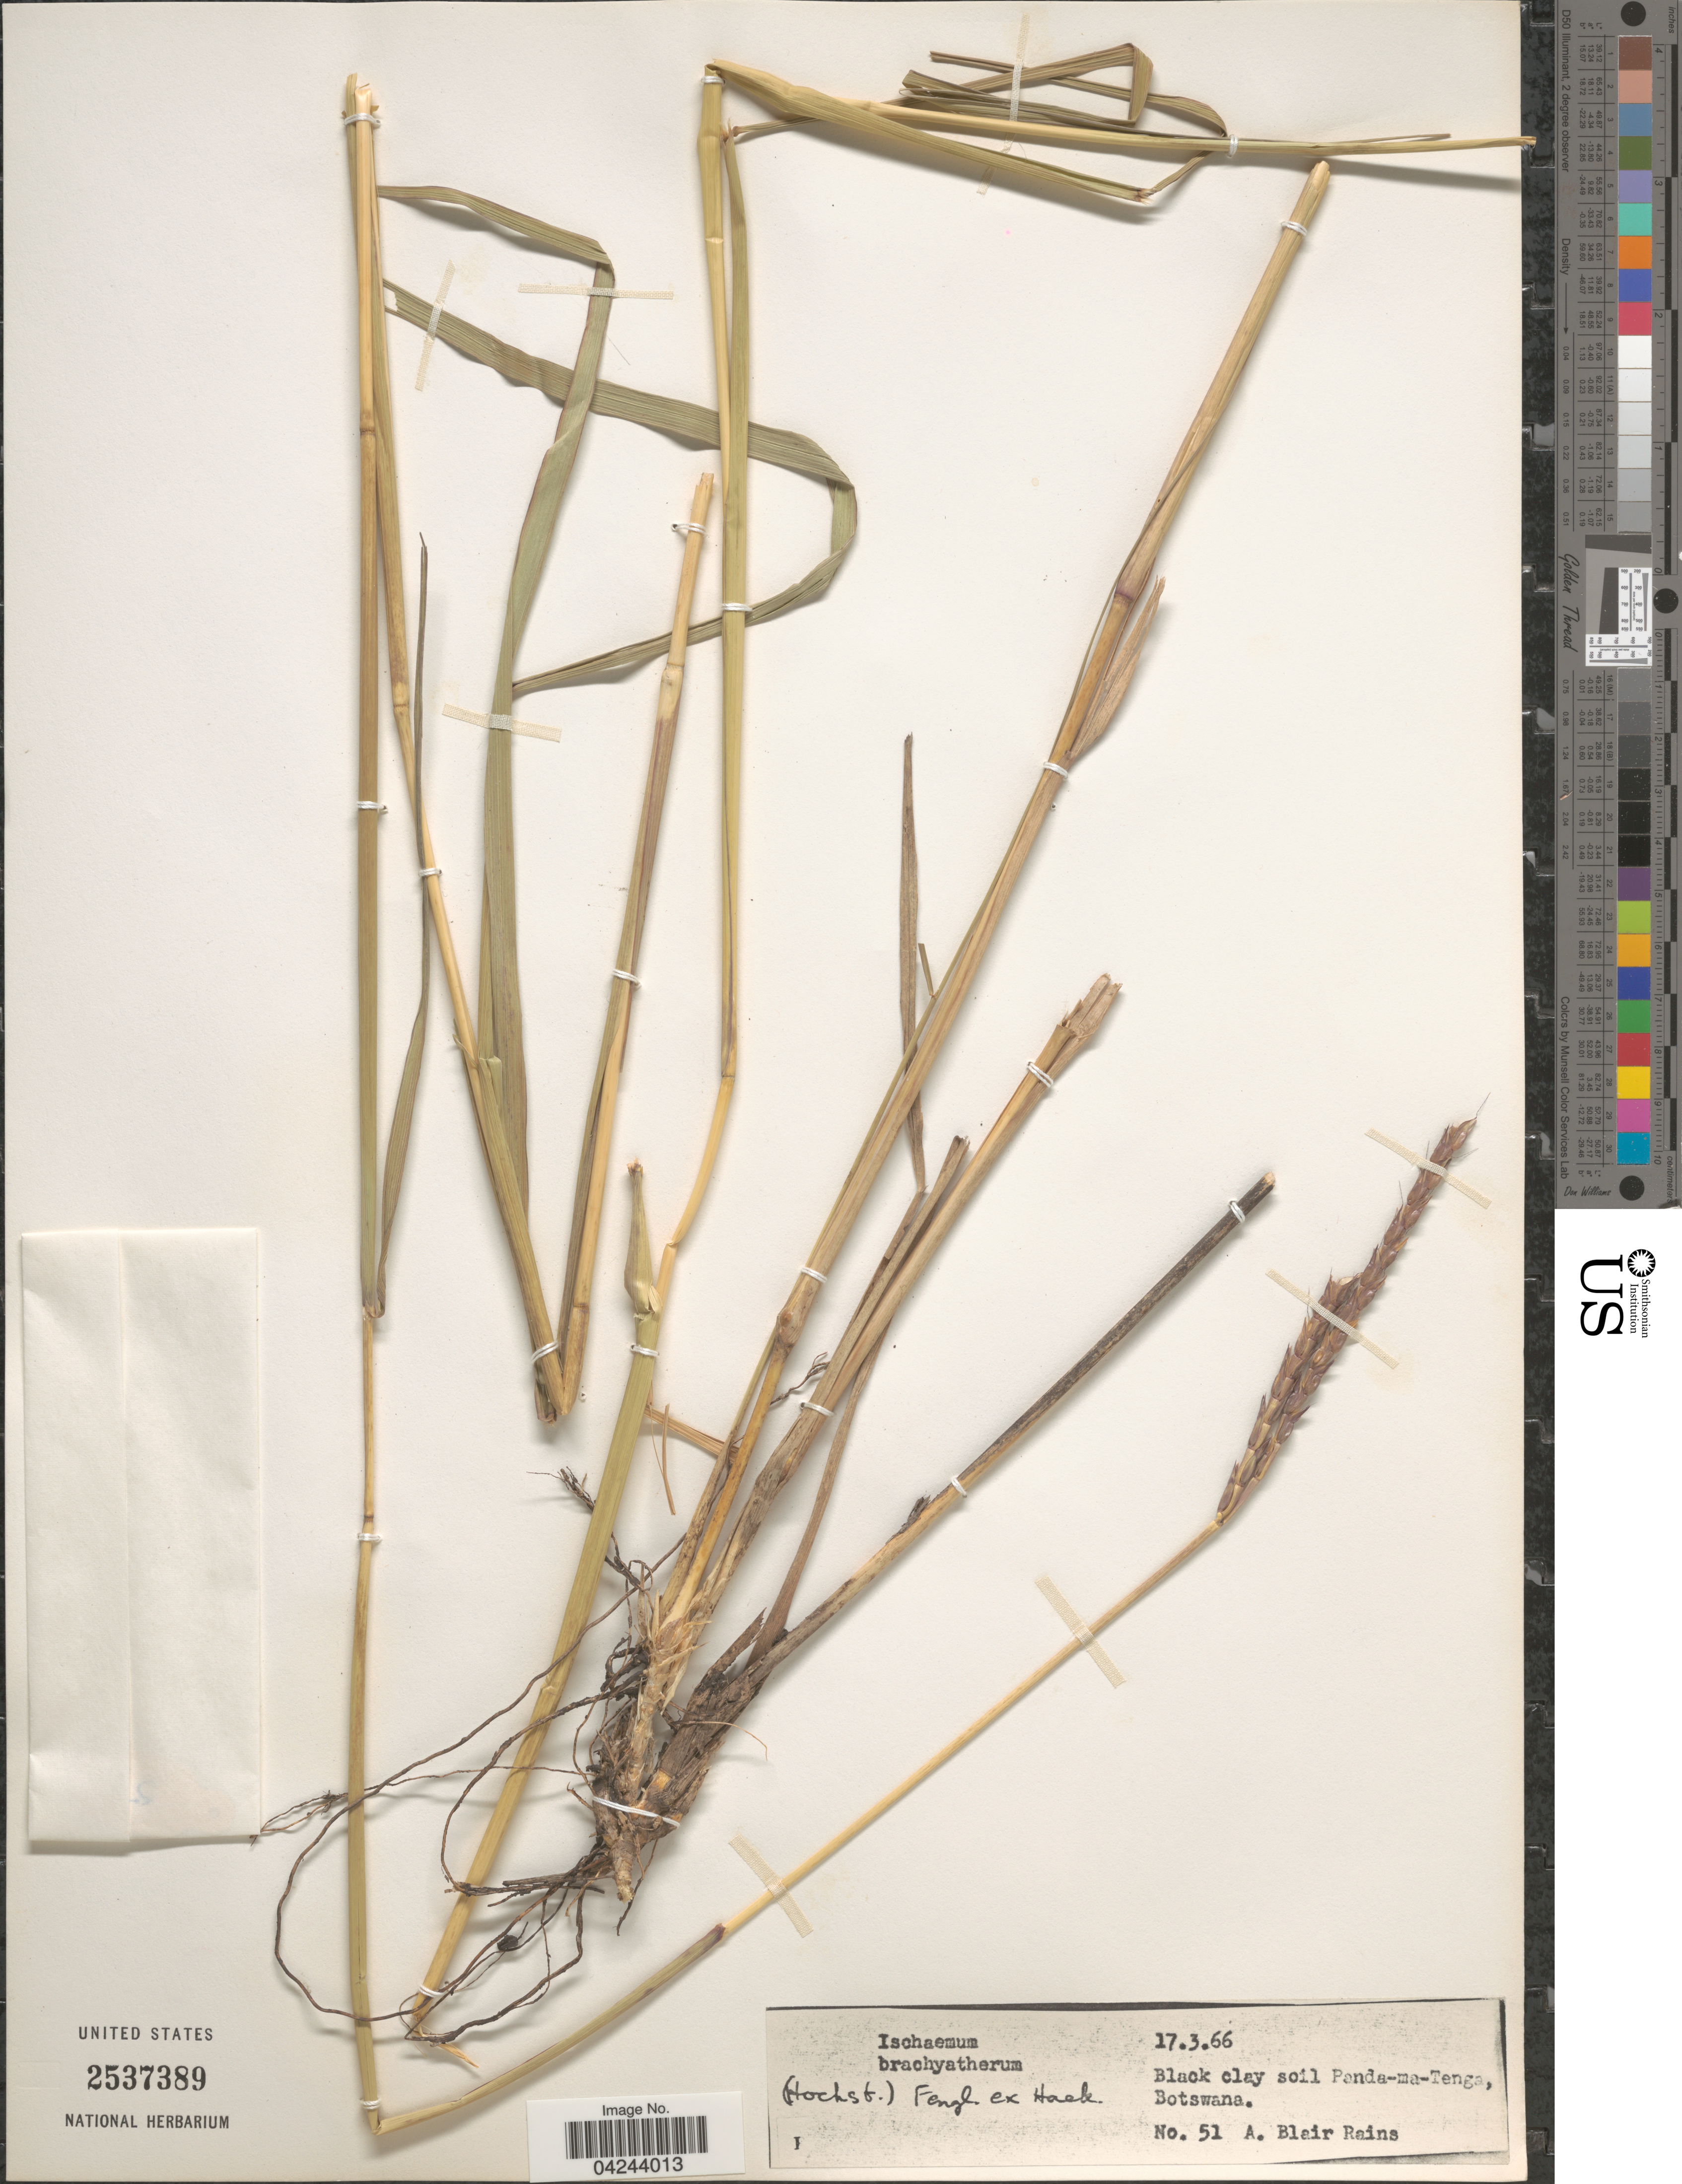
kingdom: Plantae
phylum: Tracheophyta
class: Liliopsida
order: Poales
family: Poaceae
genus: Ischaemum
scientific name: Ischaemum afrum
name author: (J.F. Gmel.) Dandy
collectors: A. Rains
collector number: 51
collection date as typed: Transcribed d/m/y: 17/3/66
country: Botswana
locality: Black clay soil Panda-ma-Tenga.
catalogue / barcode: US 2537389